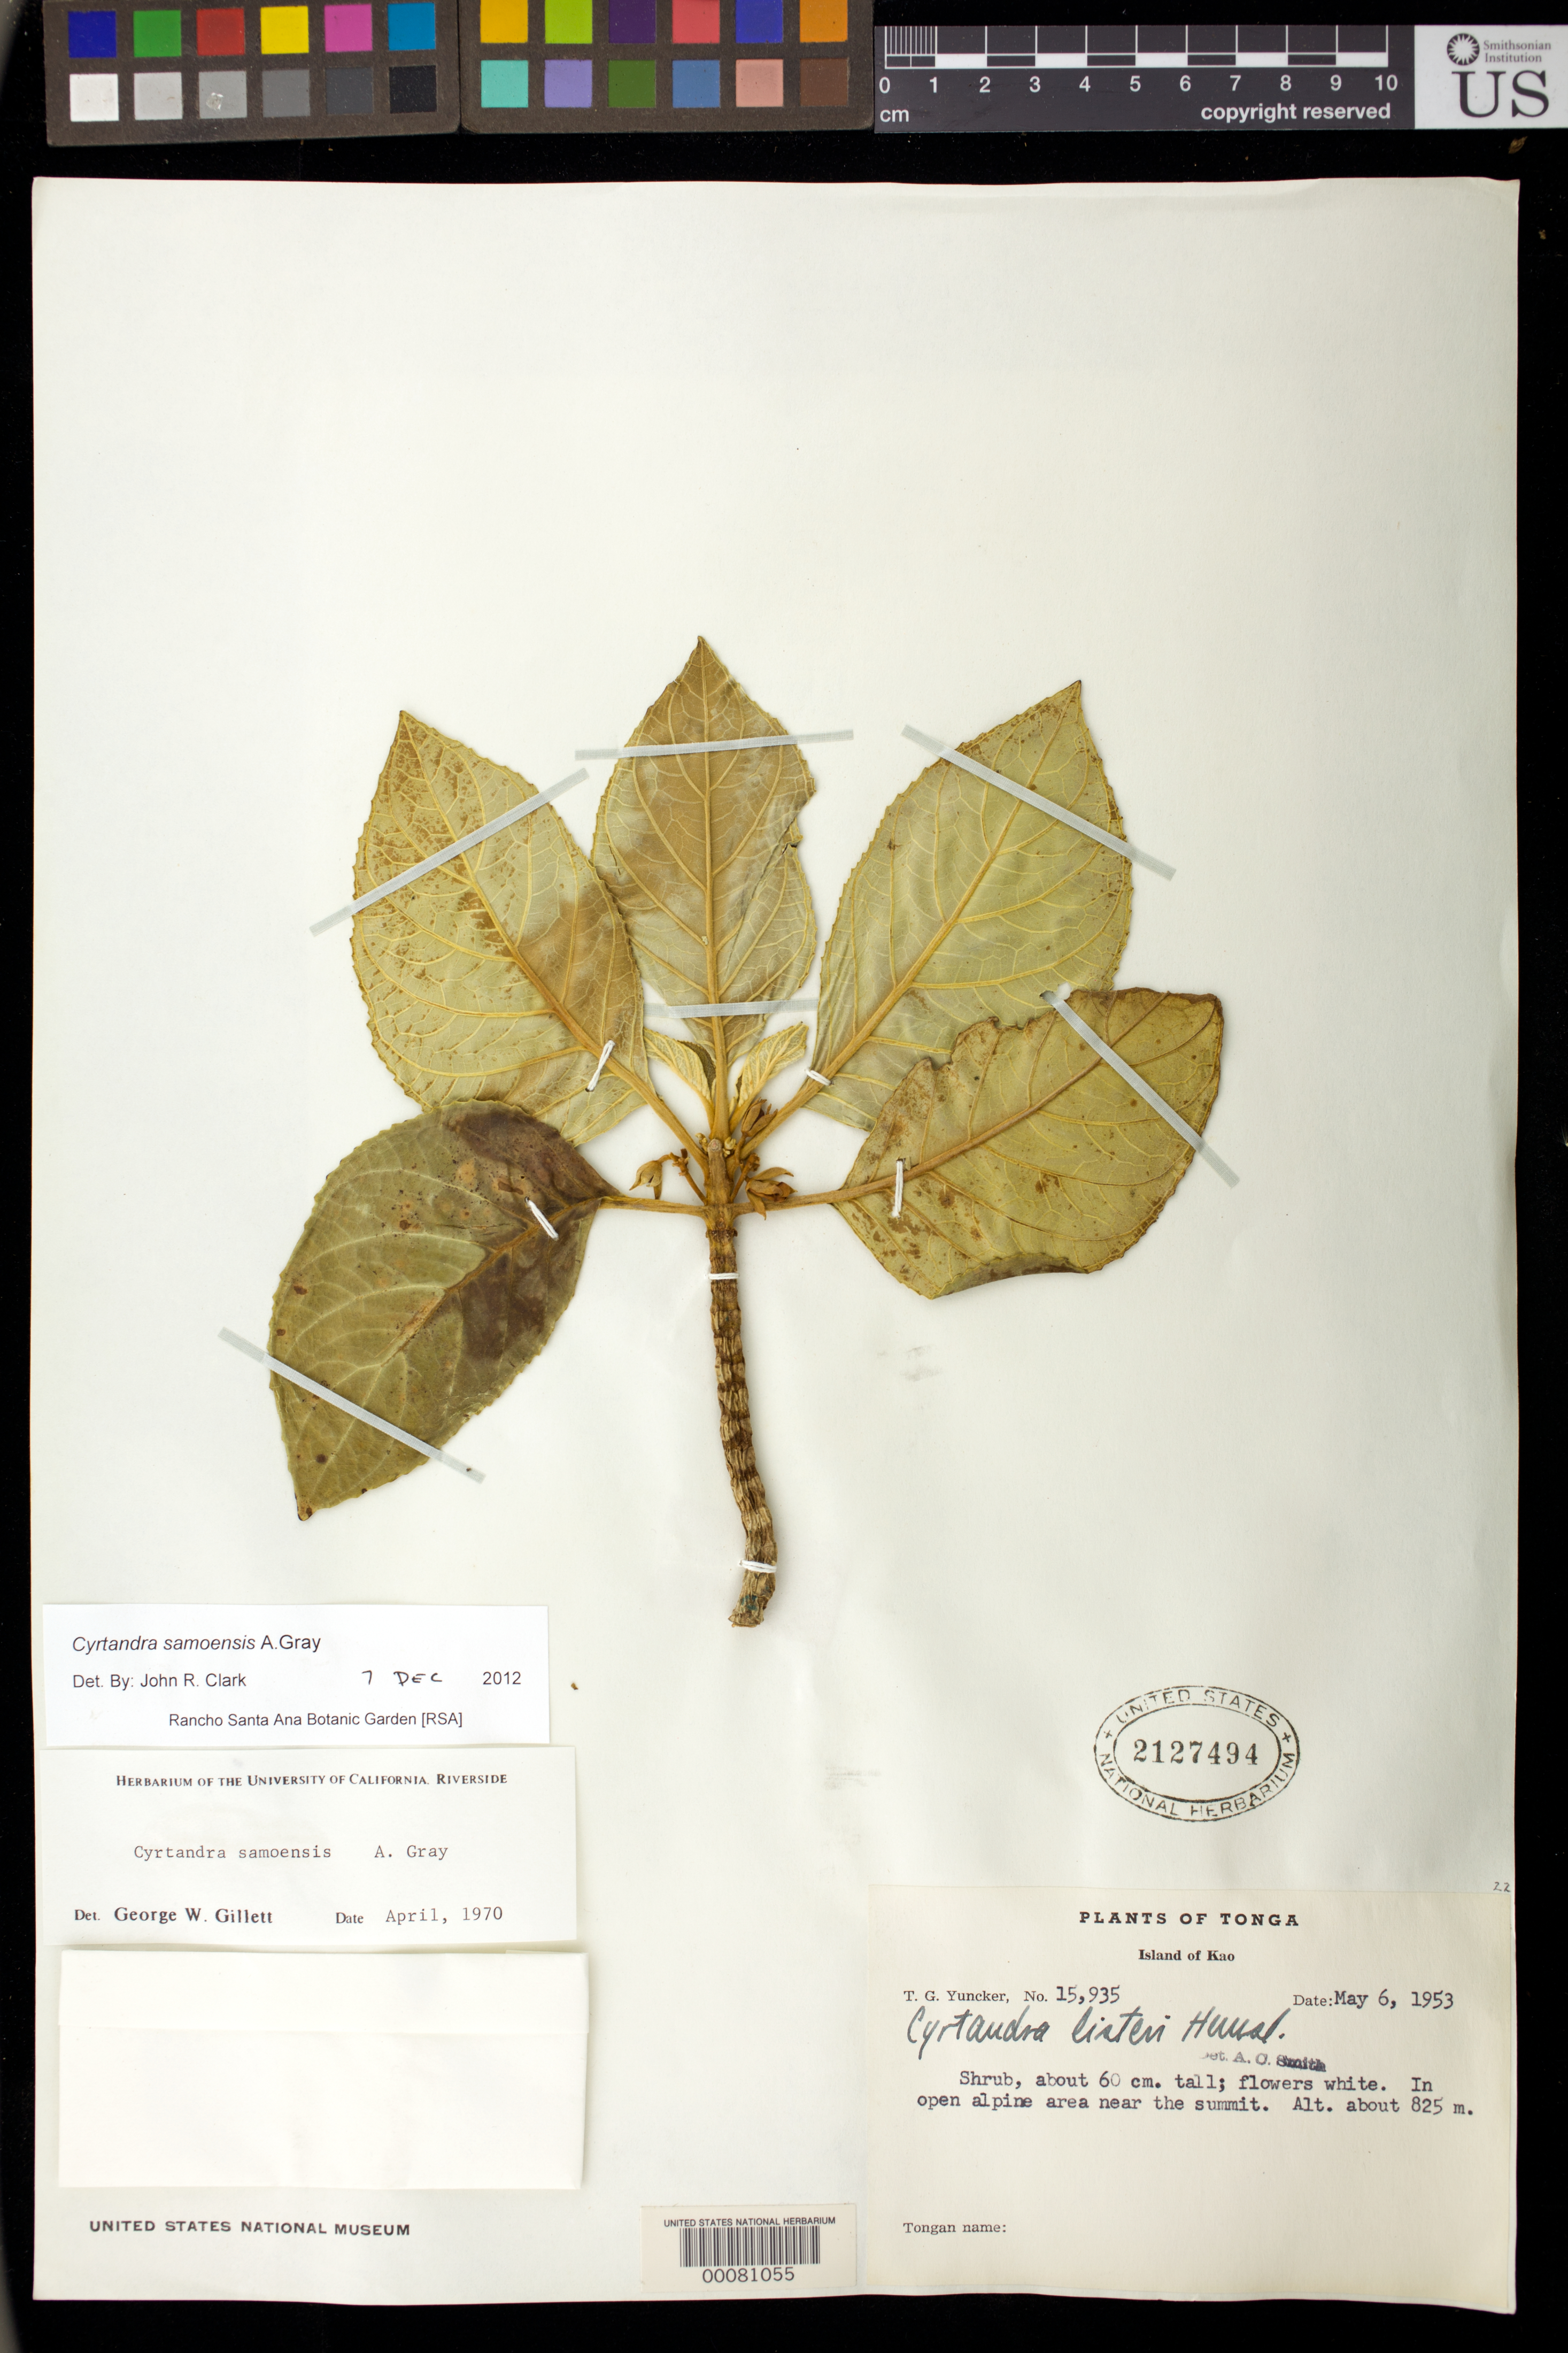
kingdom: Plantae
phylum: Tracheophyta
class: Magnoliopsida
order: Lamiales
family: Gesneriaceae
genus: Cyrtandra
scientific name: Cyrtandra samoensis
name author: A. Gray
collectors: T. G. Yuncker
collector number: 15935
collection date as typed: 06 May 1953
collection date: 1953-05-06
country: Tonga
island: Kao I.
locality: Kao island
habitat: In open alpine area near the summit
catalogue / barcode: US 2127494